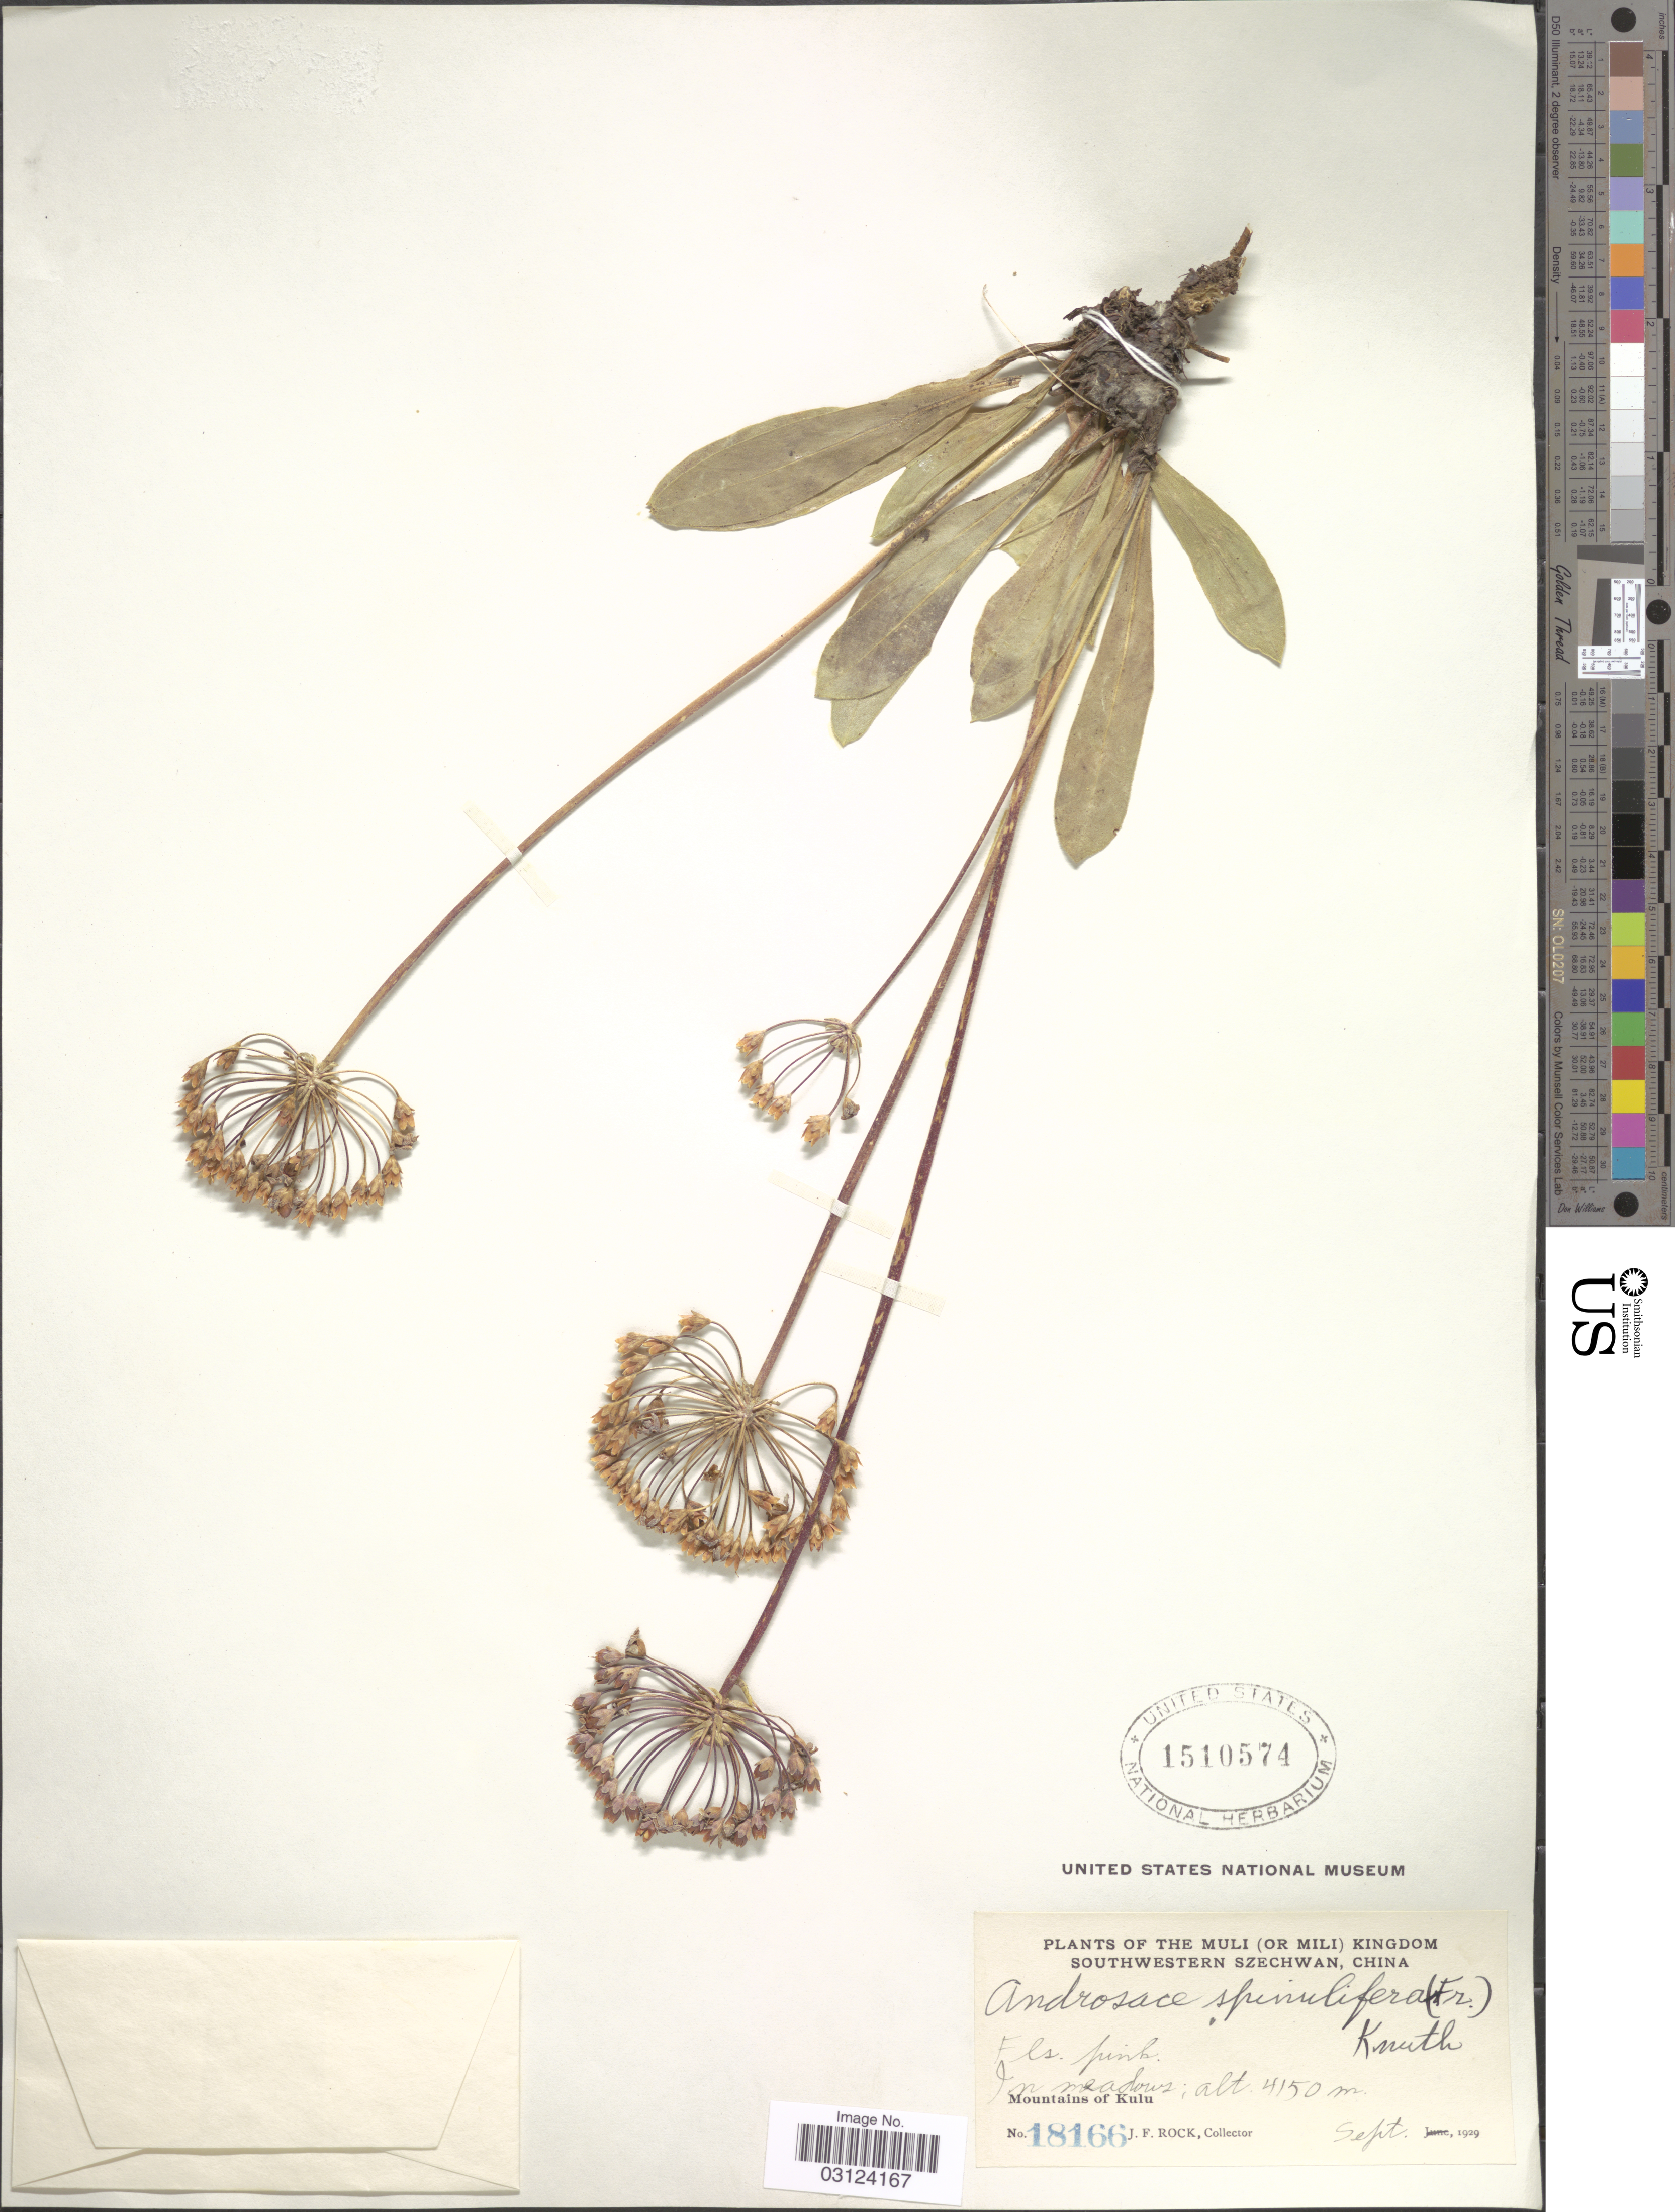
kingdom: Plantae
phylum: Tracheophyta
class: Magnoliopsida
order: Ericales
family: Primulaceae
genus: Androsace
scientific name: Androsace spinulifera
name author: (Franch.) R. Knuth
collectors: J. Rock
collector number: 18166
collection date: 1929-09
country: China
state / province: Sichuan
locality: The Muli (Or Mili) Kingdom, Southwestern Szechwan, Mountains of Kulu.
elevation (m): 4150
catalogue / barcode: US 1510574